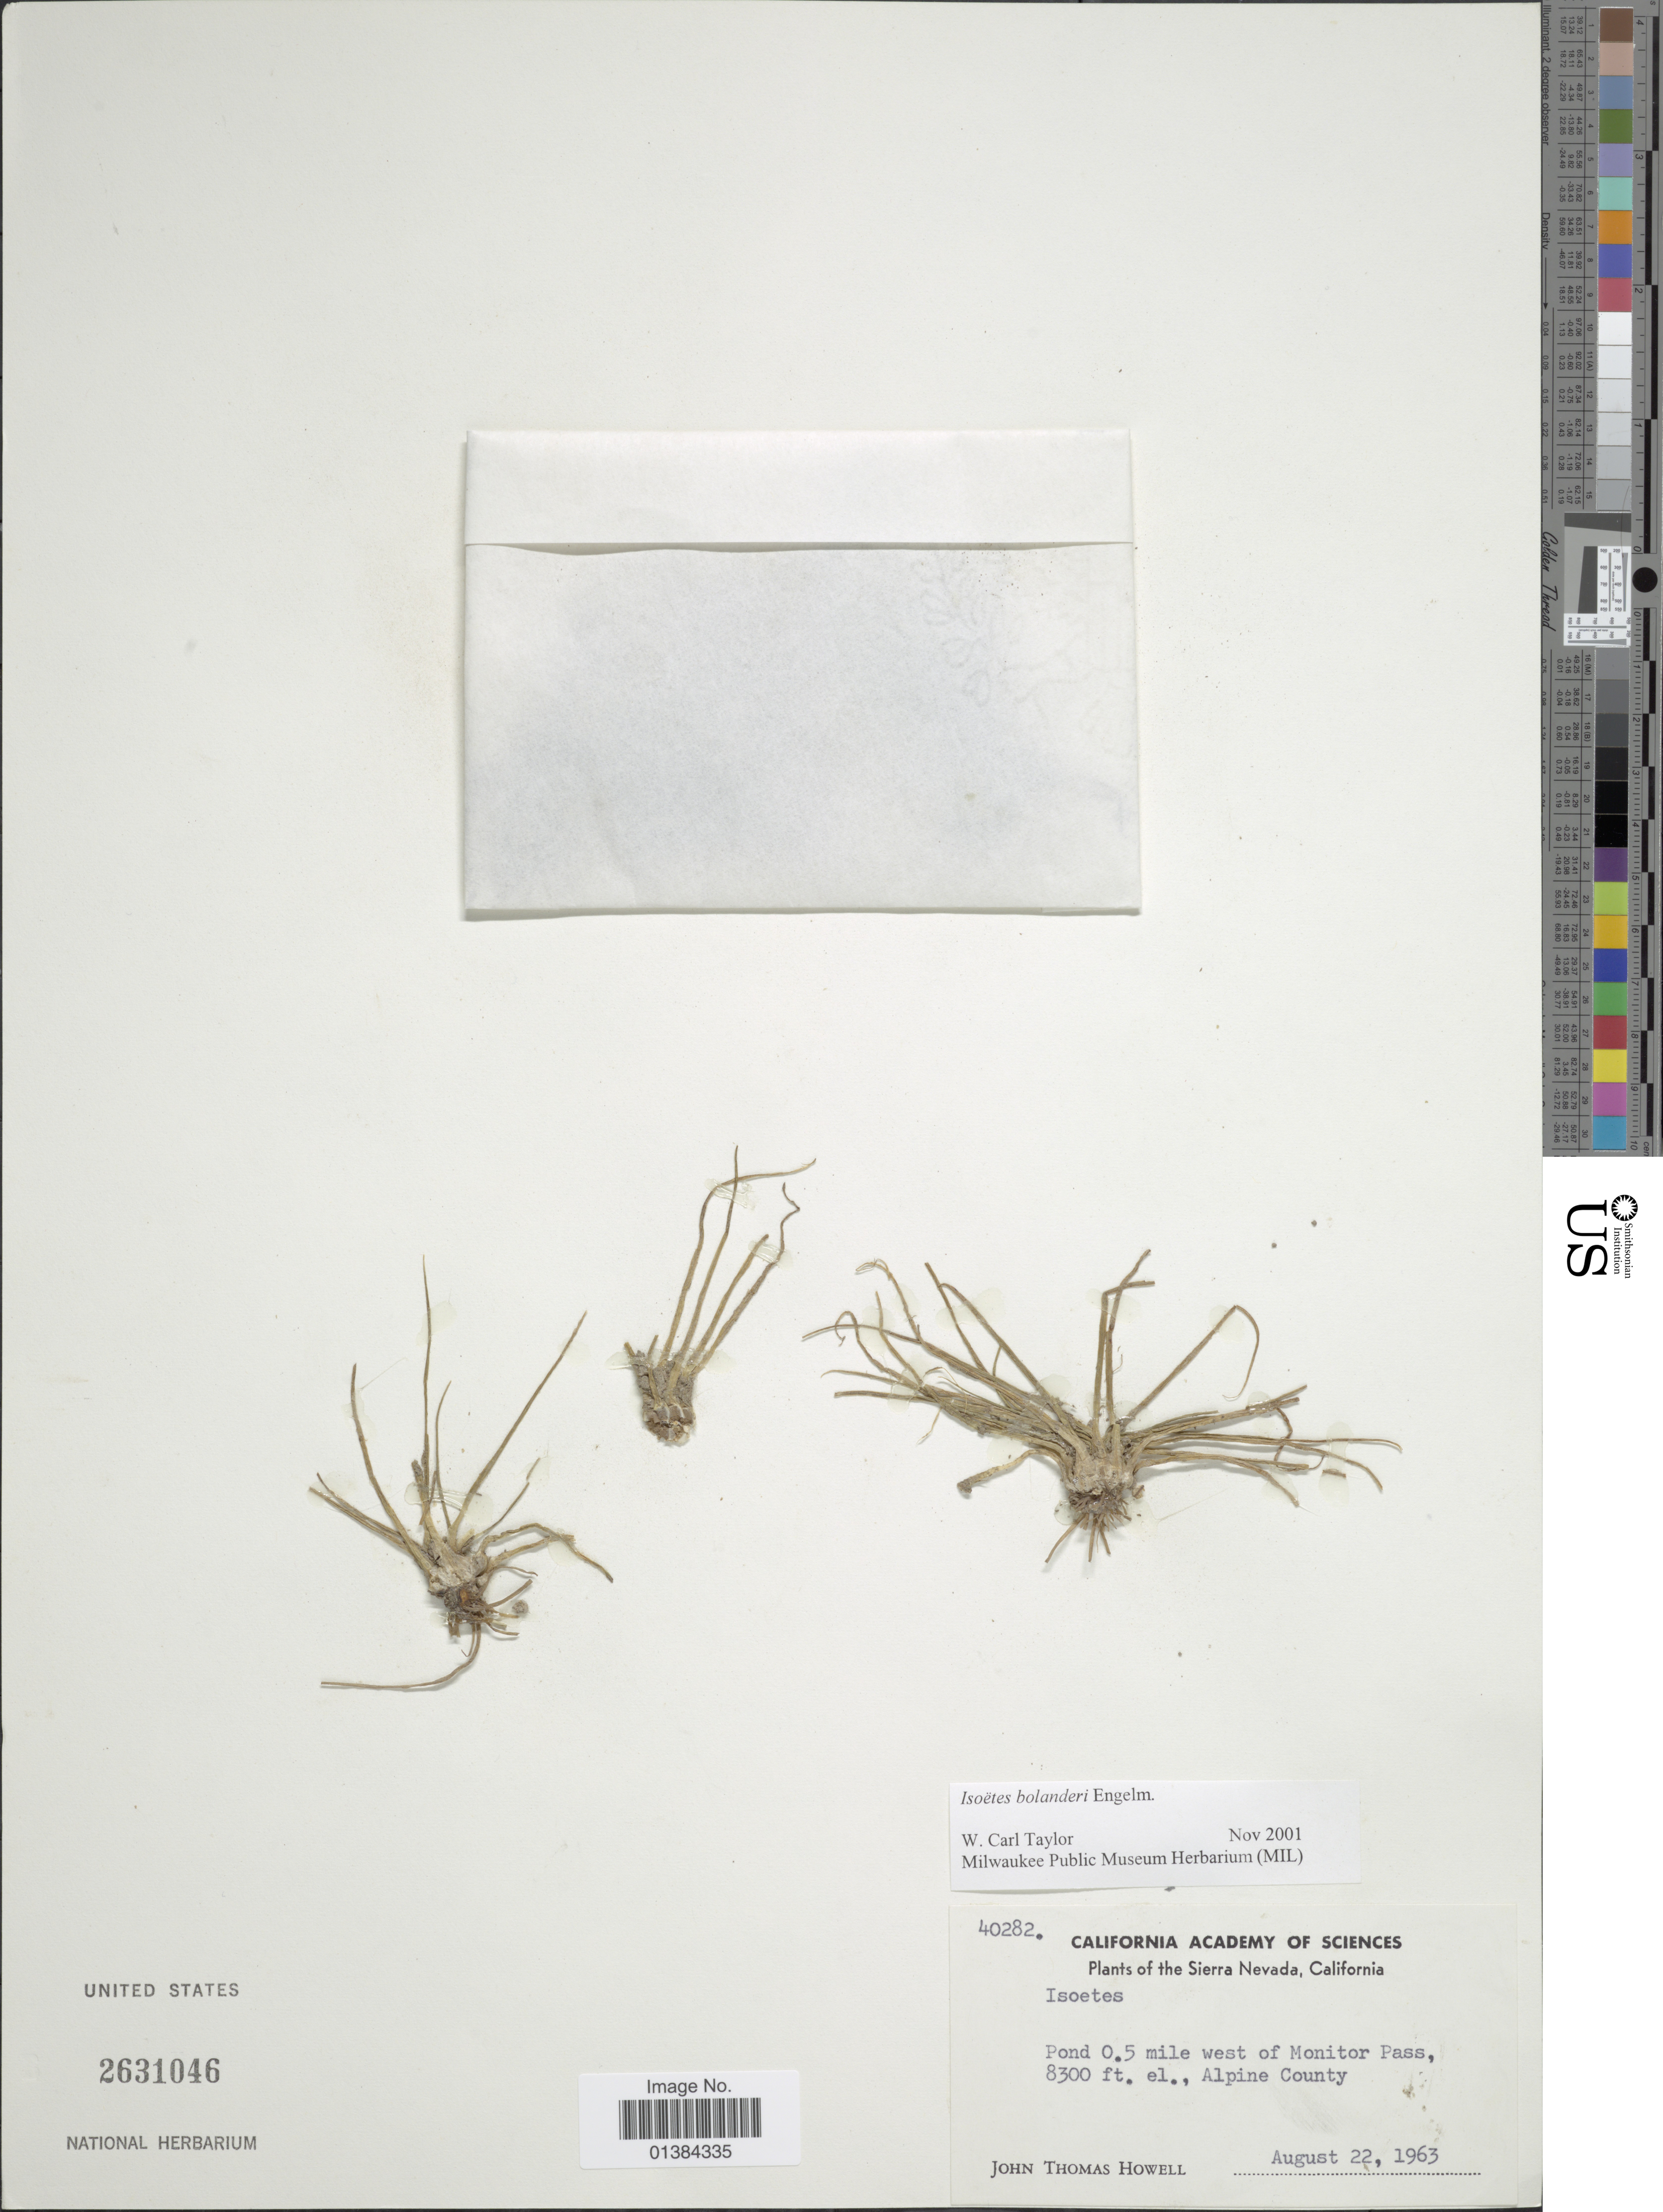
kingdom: Plantae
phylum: Tracheophyta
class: Lycopodiopsida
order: Isoetales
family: Isoetaceae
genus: Isoetes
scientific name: Isoetes bolanderi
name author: Engelm.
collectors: J. T. Howell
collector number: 40282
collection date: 1963-08-22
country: United States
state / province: California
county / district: Alpine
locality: Sierra Nevada. Pond 0.5 mile west of Monitor Pass, Alpine County.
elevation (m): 2530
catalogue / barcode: US 2631046